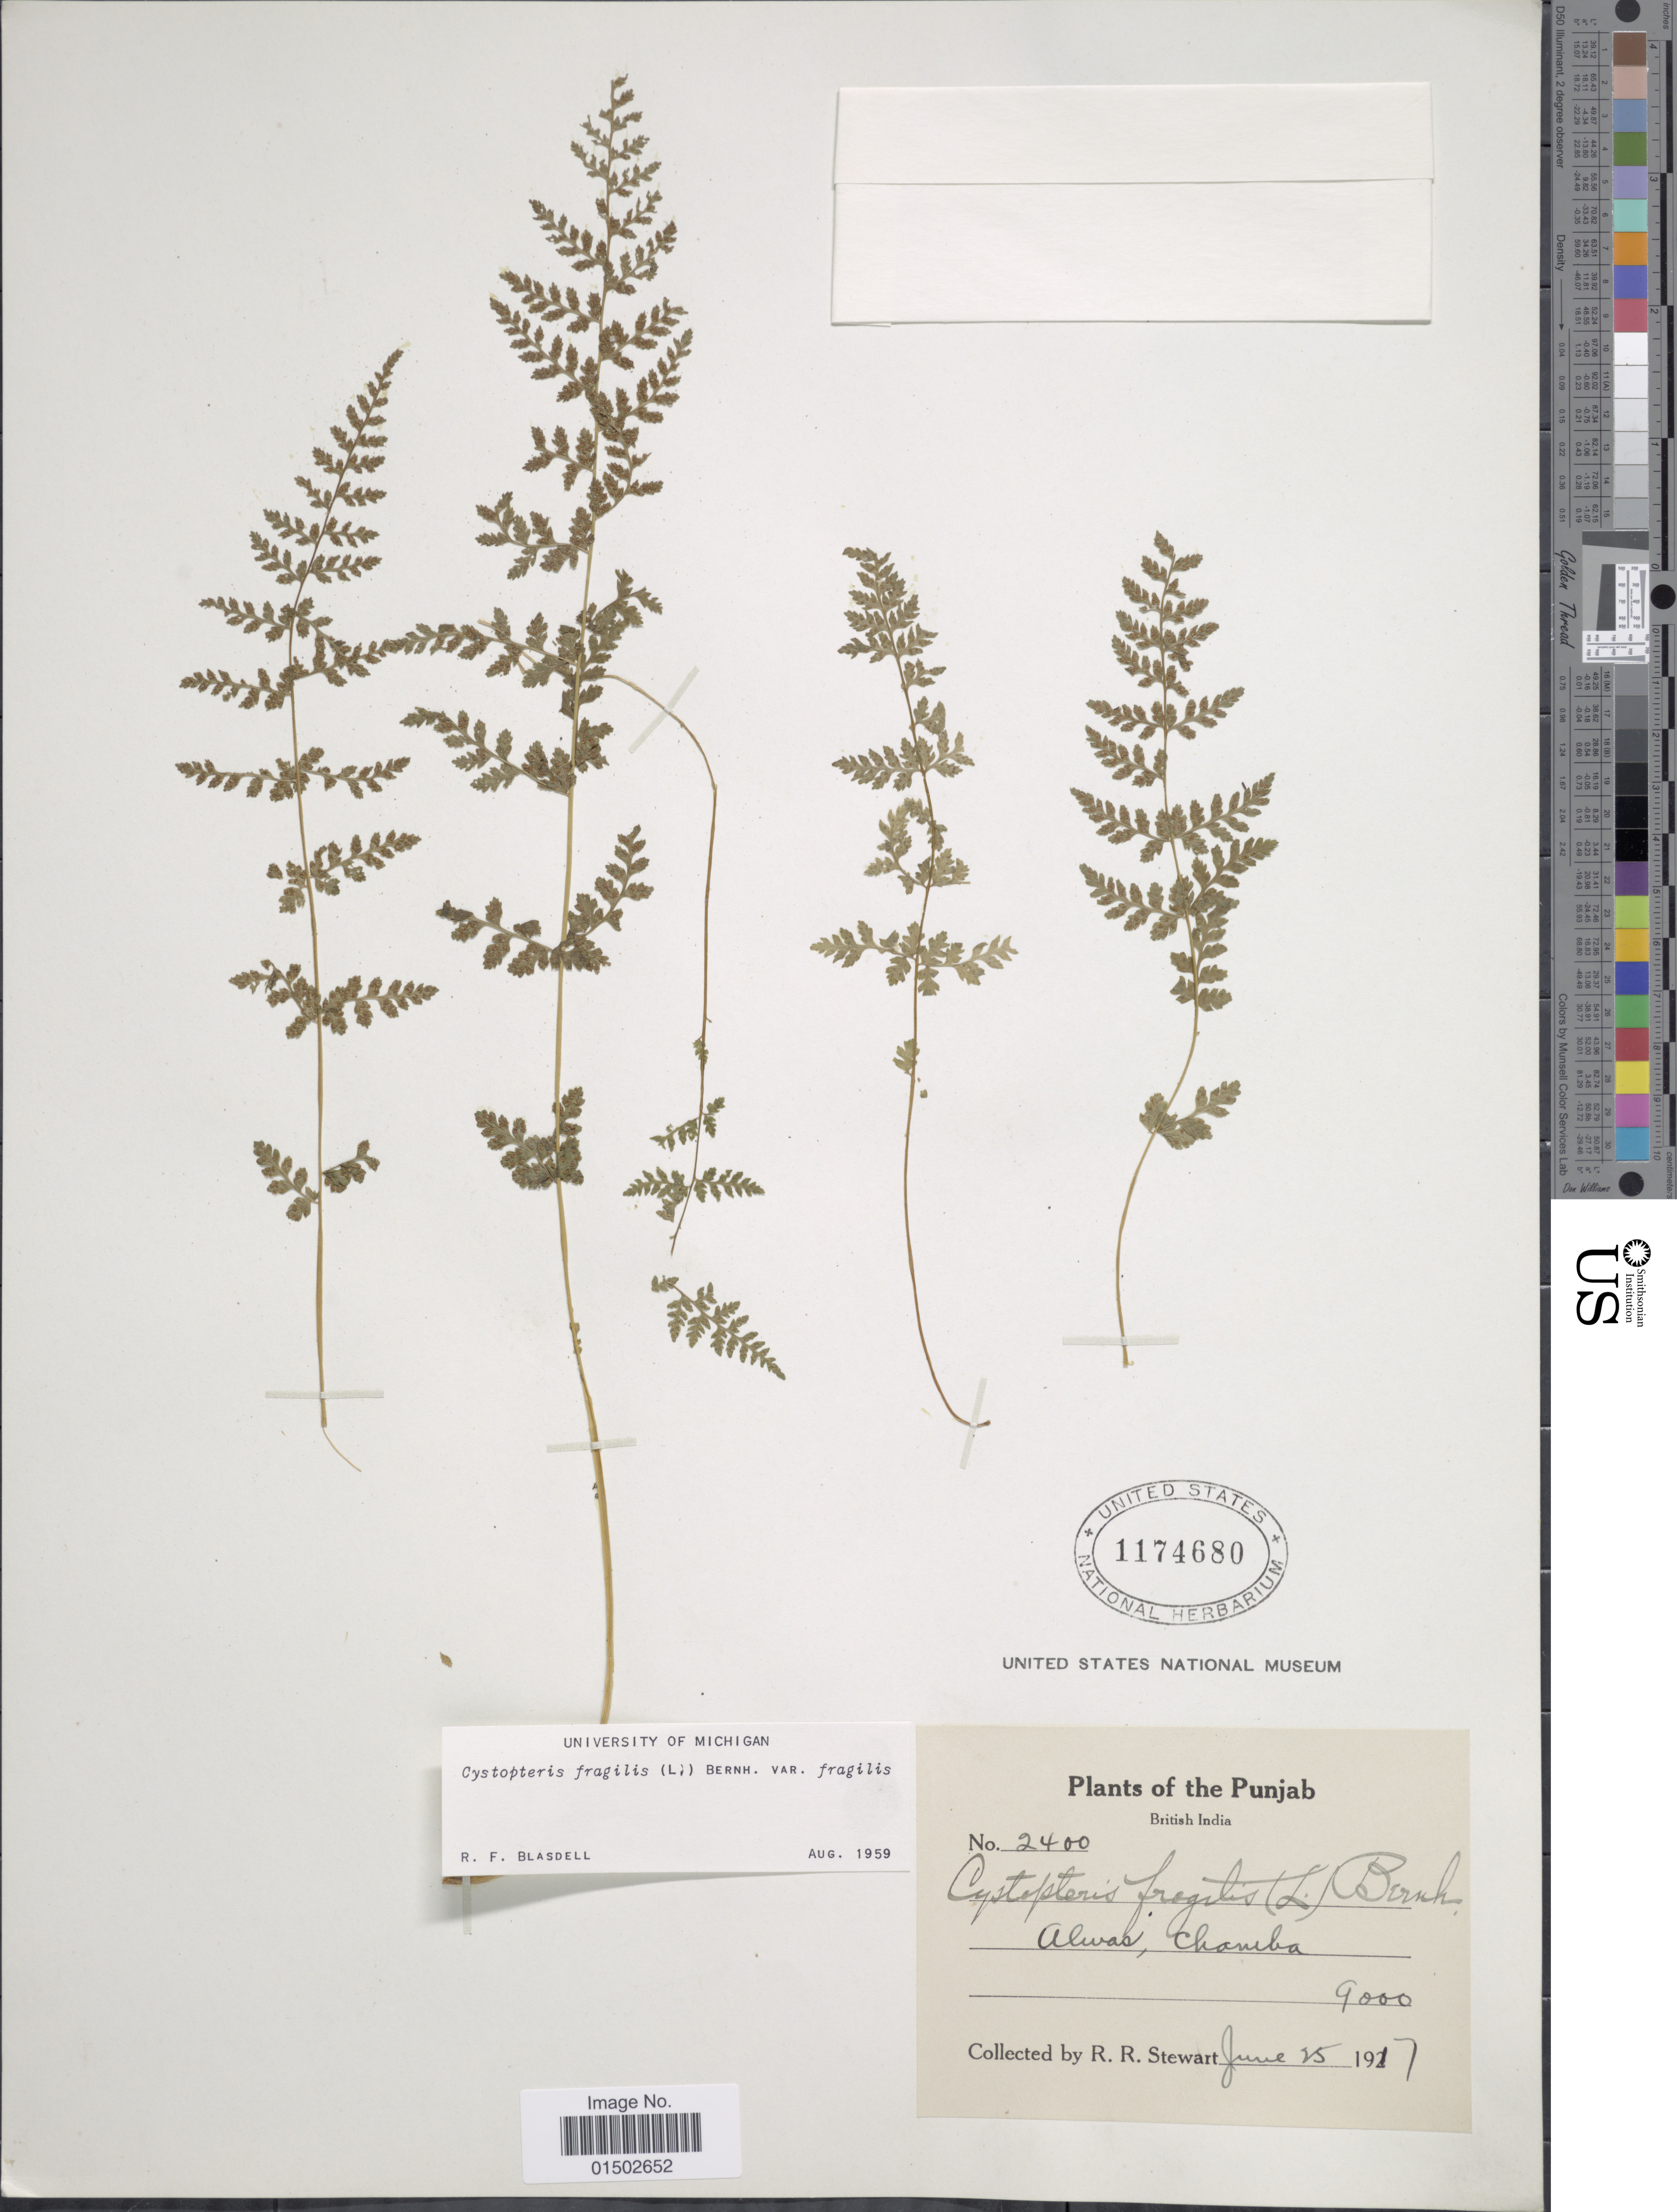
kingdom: Plantae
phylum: Tracheophyta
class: Polypodiopsida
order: Polypodiales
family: Cystopteridaceae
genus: Cystopteris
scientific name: Cystopteris fragilis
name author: (L.) Bernh.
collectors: R. R. Stewart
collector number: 2400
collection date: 1917-06-25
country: India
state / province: Punjab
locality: British India, Alwas, Chamba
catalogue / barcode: US 1174680